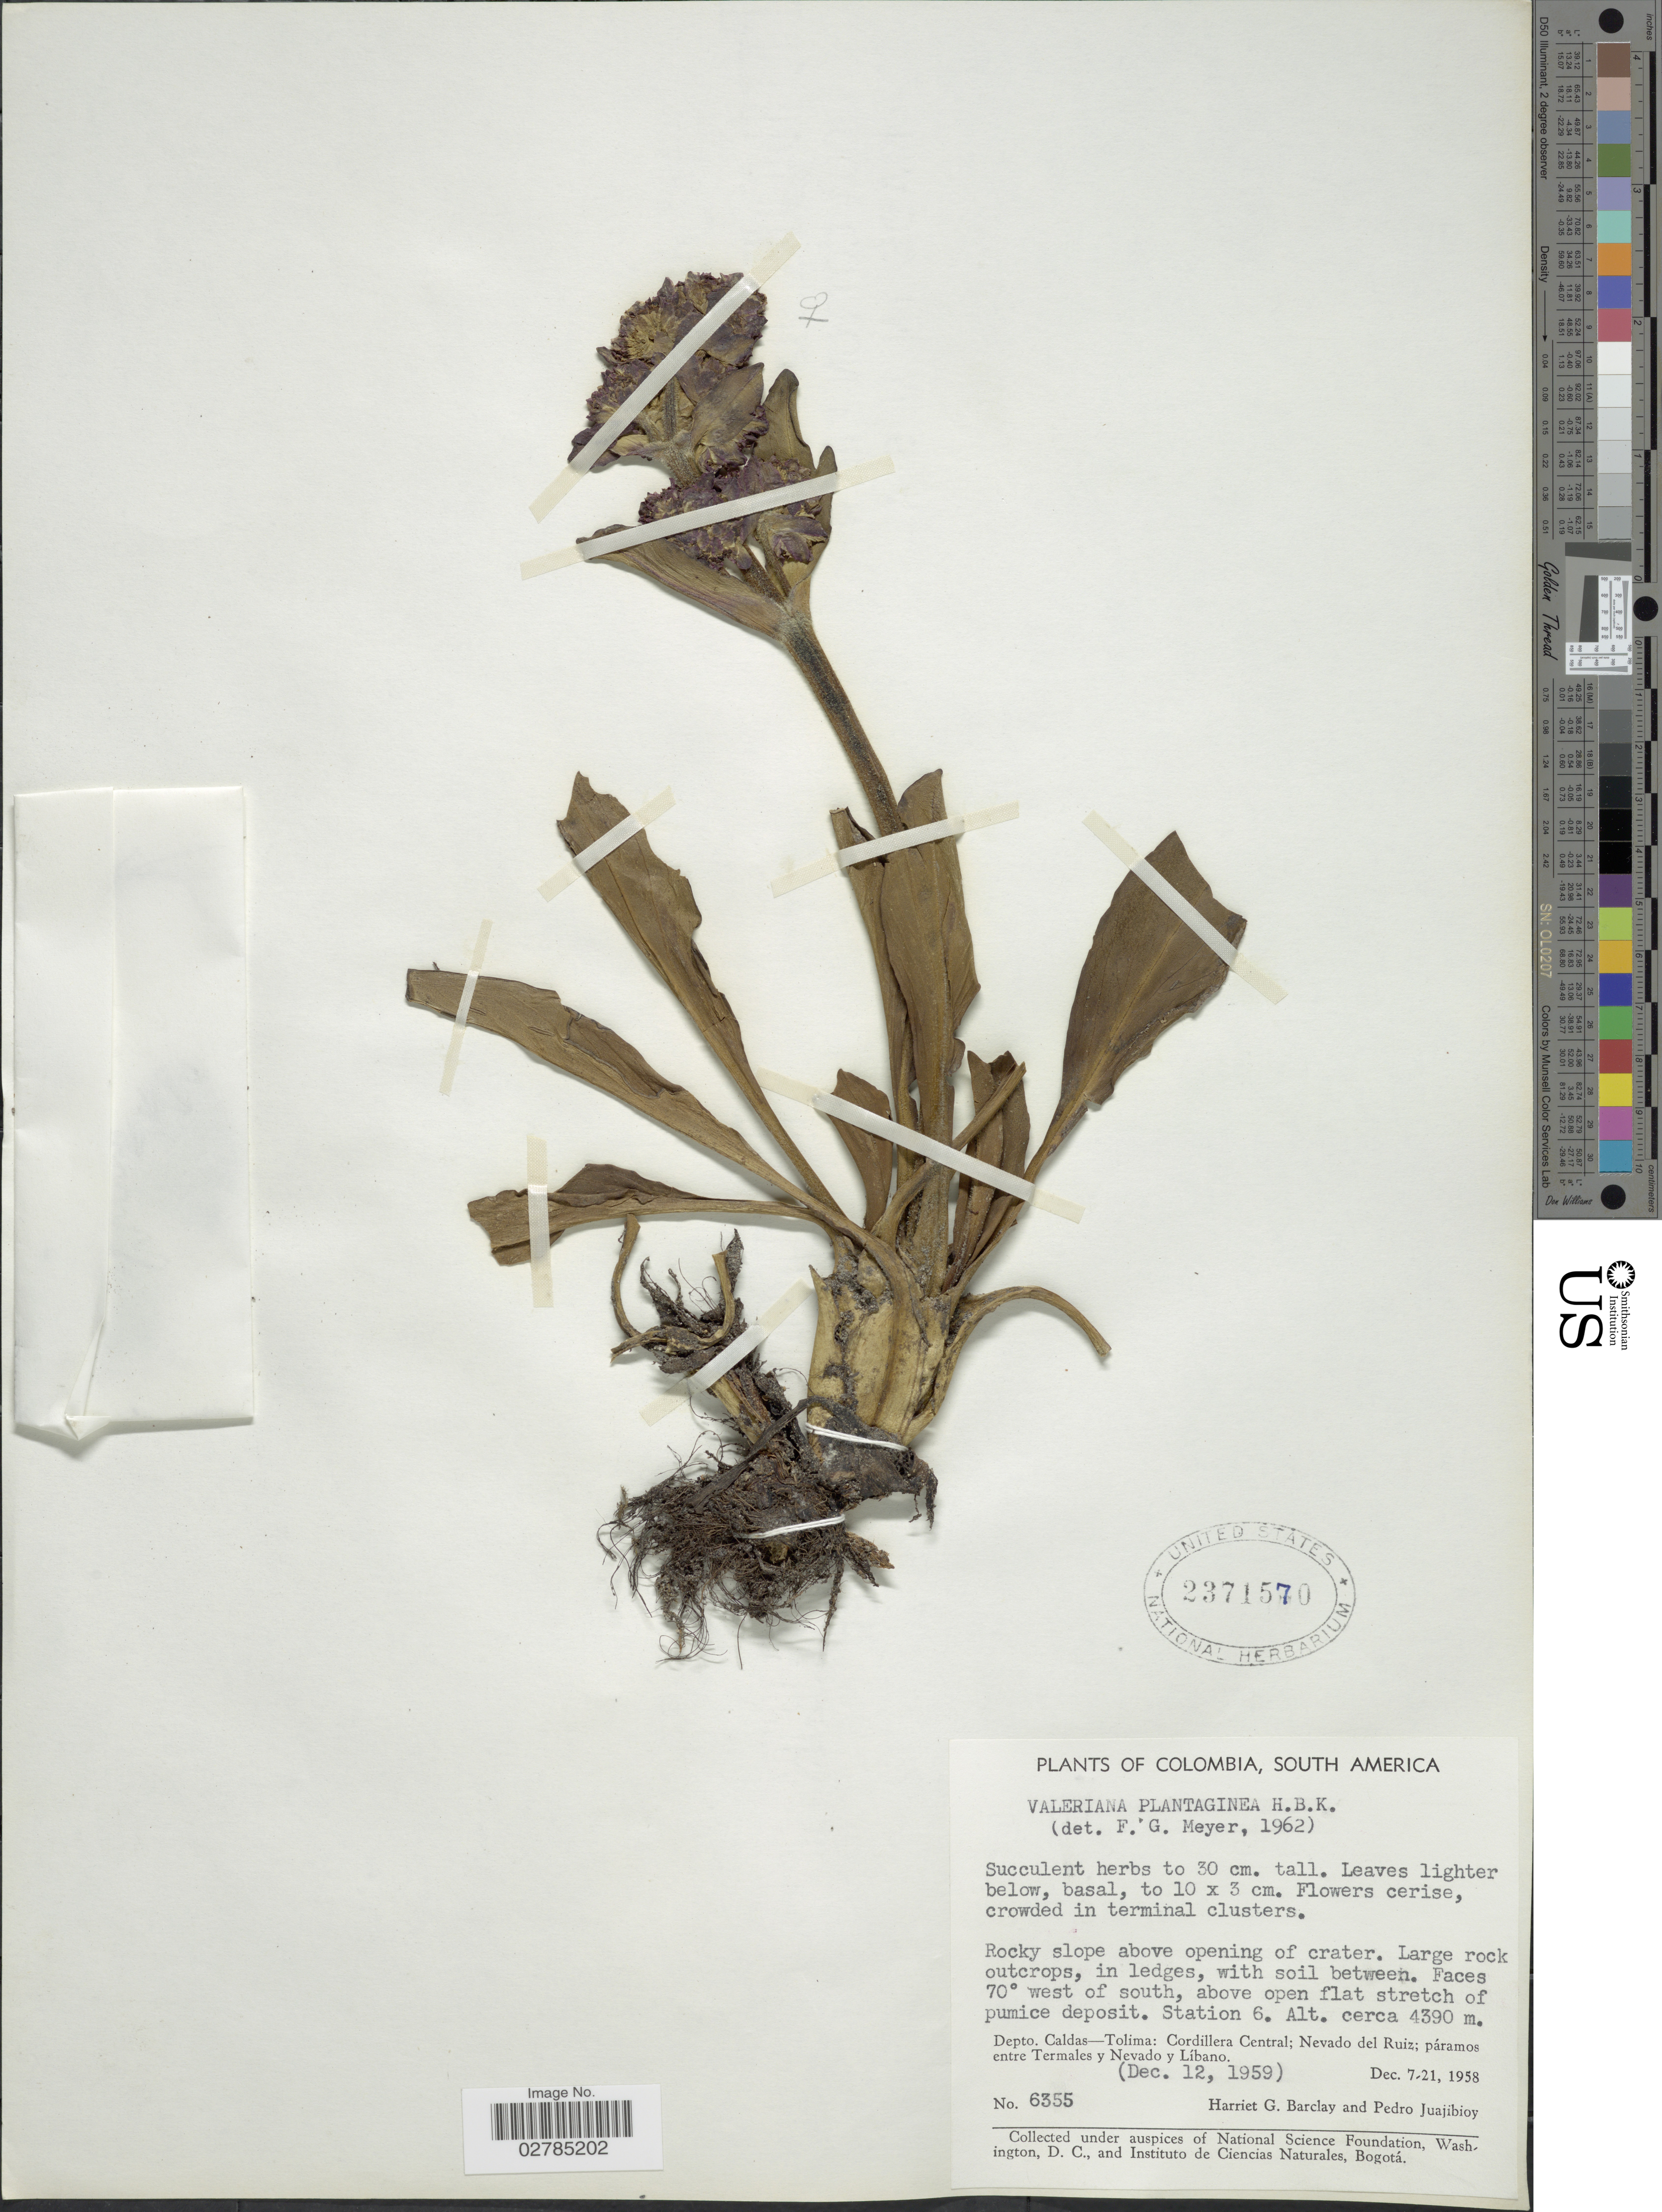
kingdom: Plantae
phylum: Tracheophyta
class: Magnoliopsida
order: Dipsacales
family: Caprifoliaceae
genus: Valeriana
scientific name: Valeriana plantaginea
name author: Kunth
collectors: H. G. Barclay & P. Juajibioy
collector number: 6355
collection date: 1959-12-12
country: Colombia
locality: Station 6. Depto. Caldas-Tolima: Cordillera Central; Nevado del Ruiz; páramos entre Termales y Nevado y Líbano.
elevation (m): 4390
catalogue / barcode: US 2371570